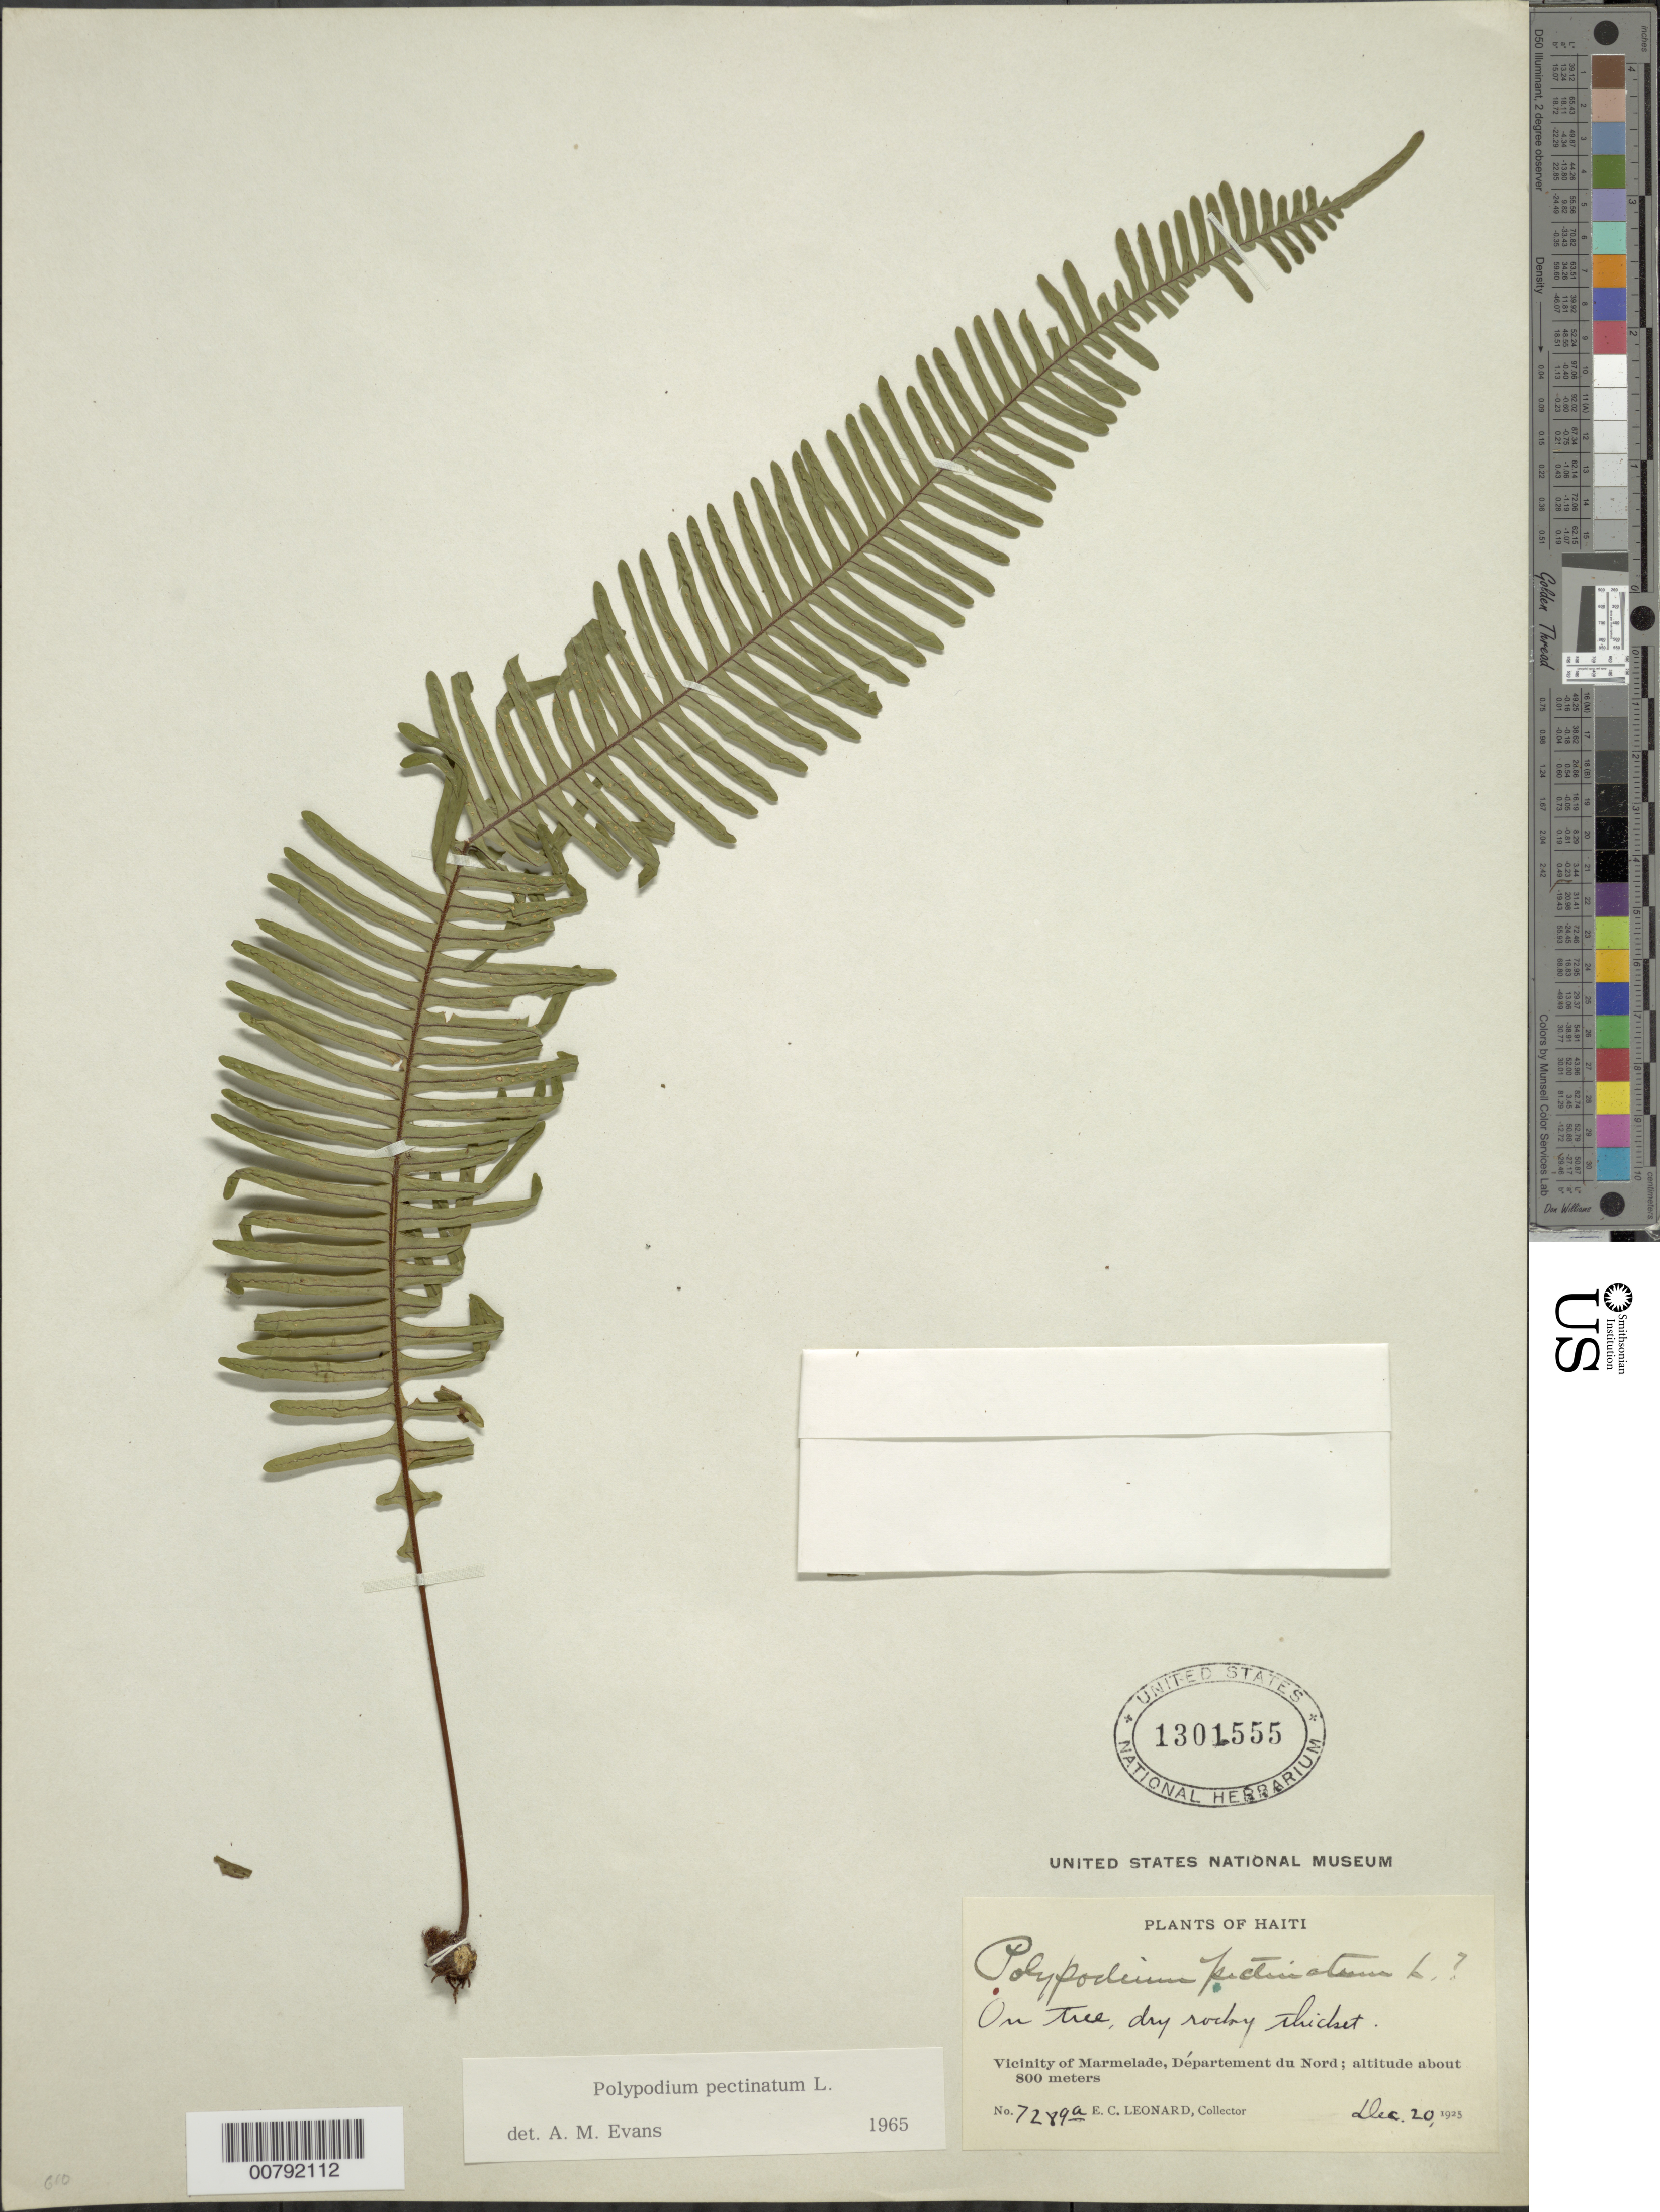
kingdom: Plantae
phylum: Tracheophyta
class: Polypodiopsida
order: Polypodiales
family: Polypodiaceae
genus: Pecluma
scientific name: Pecluma pectinata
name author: (L.) M.G. Price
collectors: E. C. Leonard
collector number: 7289a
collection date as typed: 20 Dec 1925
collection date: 1925-12-20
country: Haiti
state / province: Nord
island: Hispaniola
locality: Marmelade, vicinity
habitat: Dry, rocky thicket; on tree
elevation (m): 800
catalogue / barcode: US 1301555